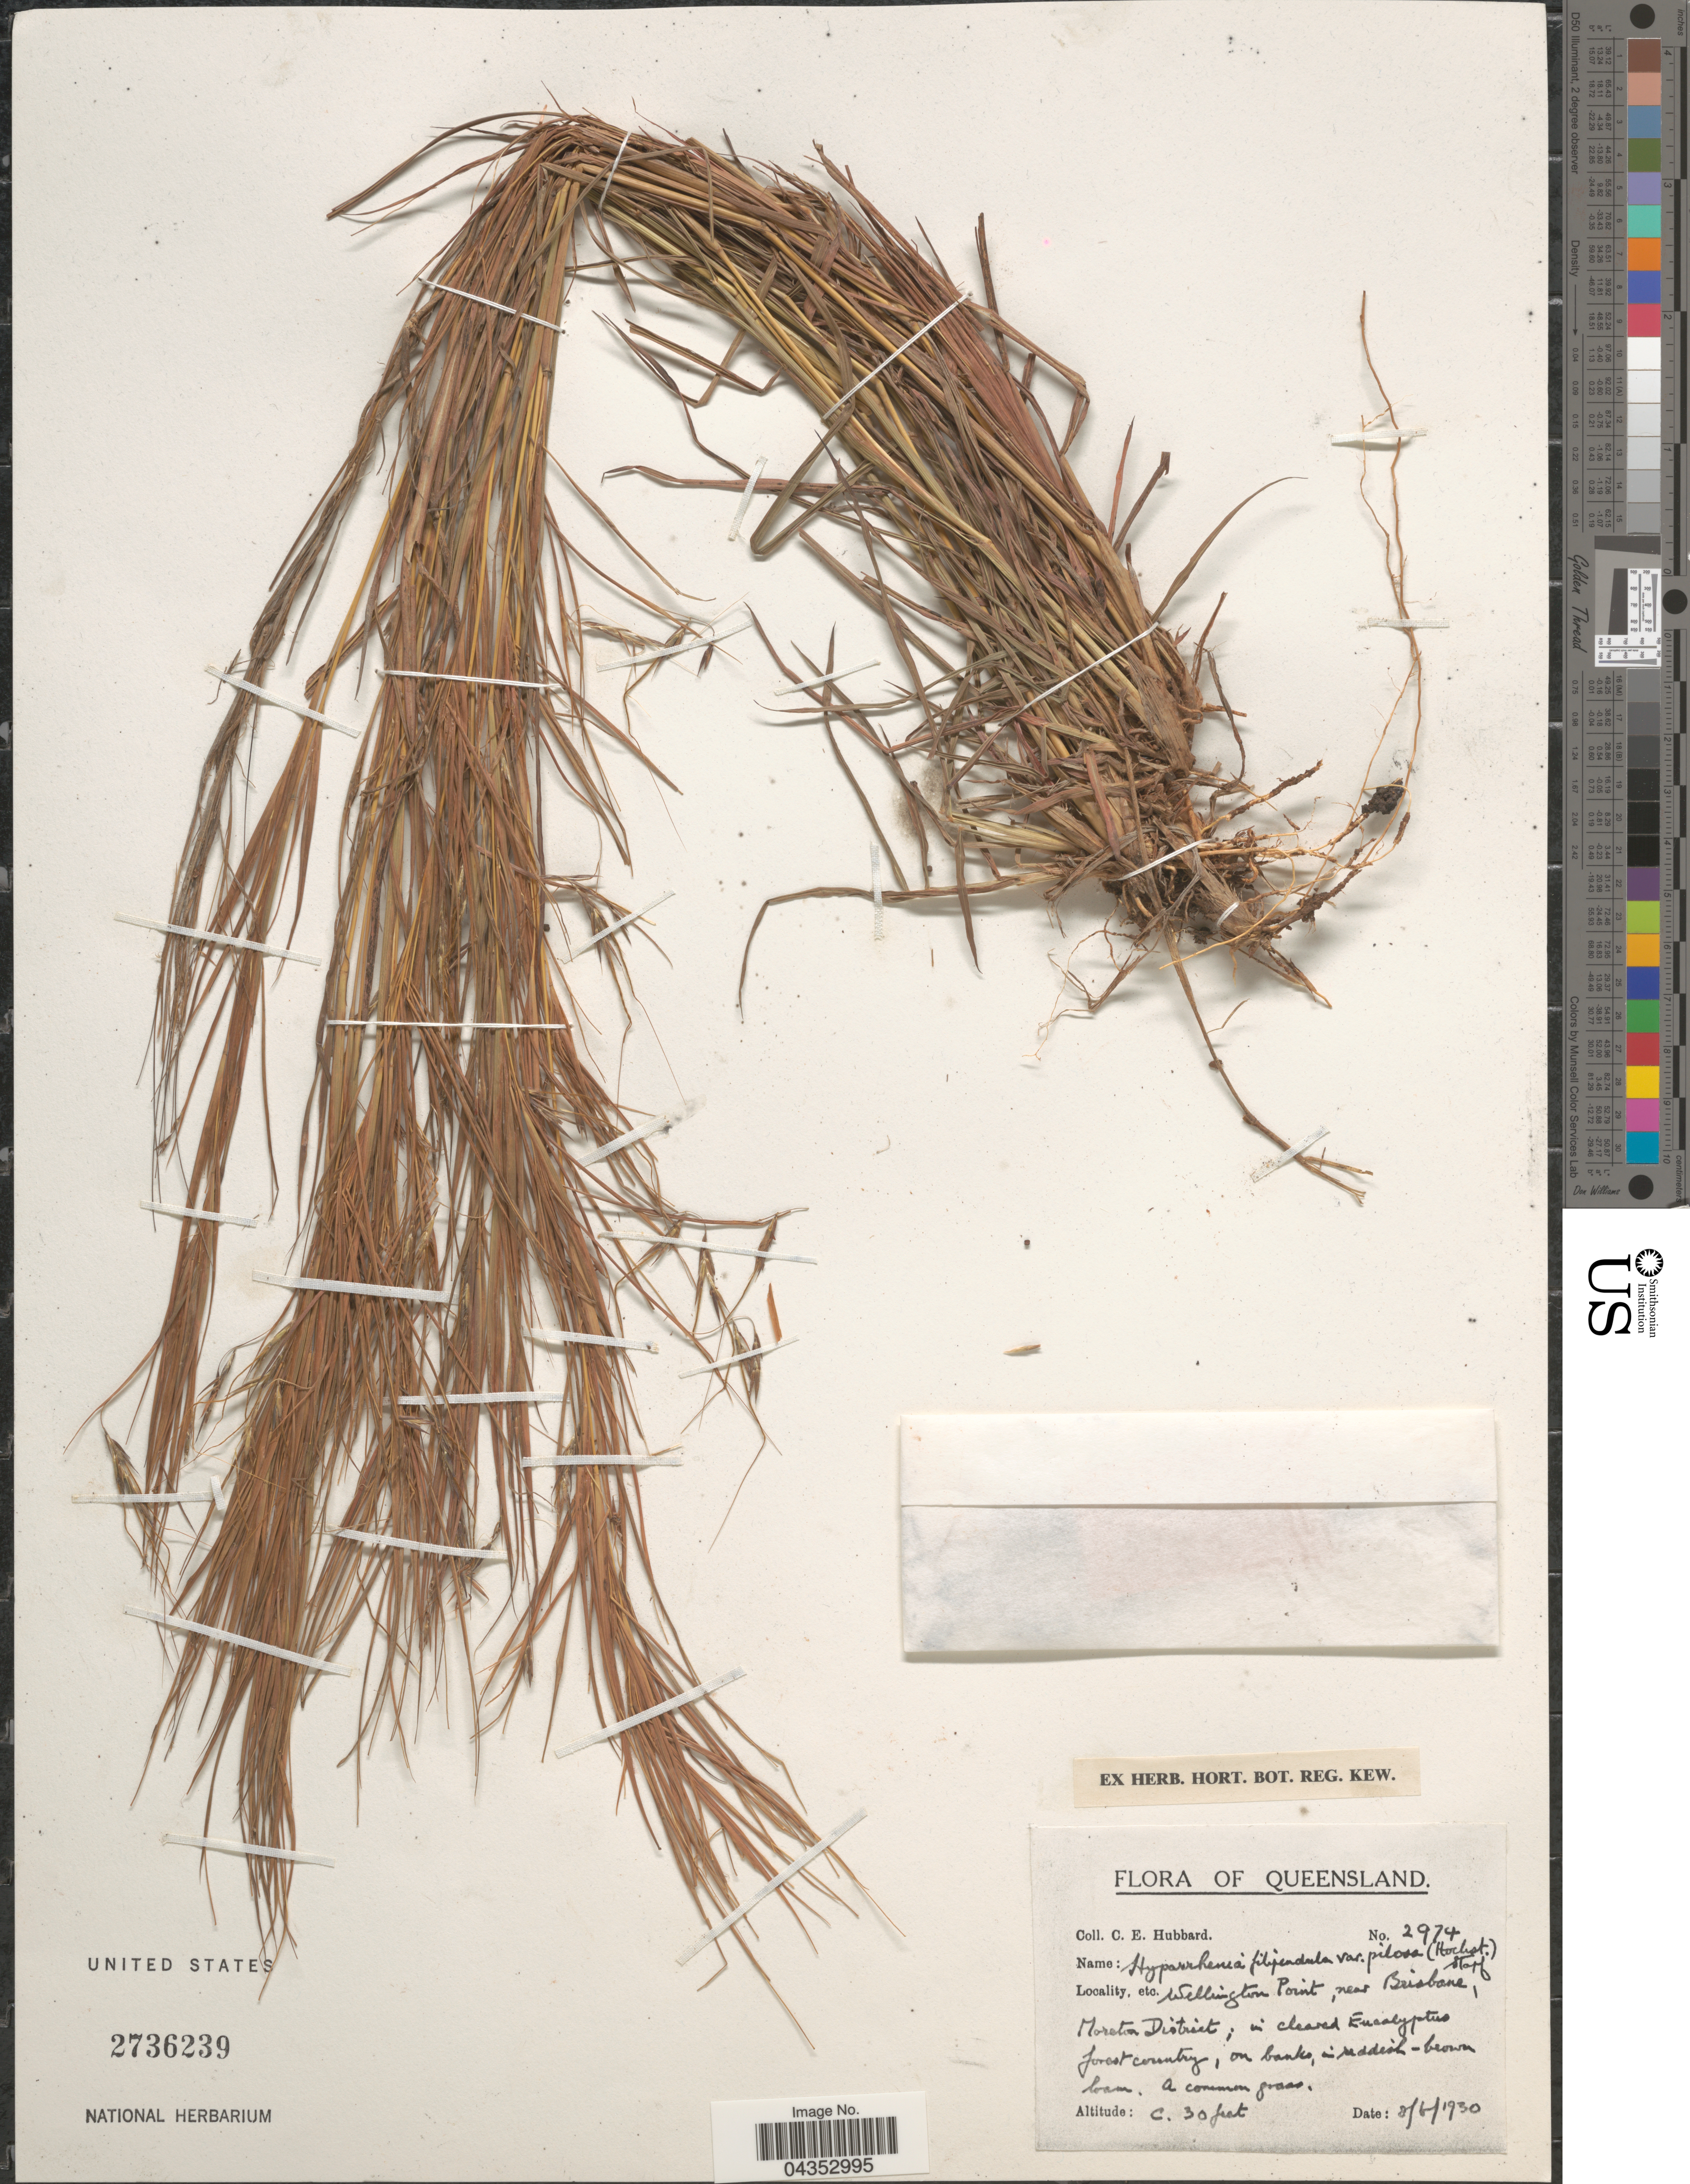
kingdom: Plantae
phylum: Tracheophyta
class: Liliopsida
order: Poales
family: Poaceae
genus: Hyparrhenia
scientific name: Hyparrhenia filipendula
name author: (Hochr.) Stapf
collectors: C. E. Hubbard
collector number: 2974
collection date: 1930-06-08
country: Australia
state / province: Queensland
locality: Wellington Point, near Brisbane, Moreton District.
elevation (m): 9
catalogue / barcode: US 2736239